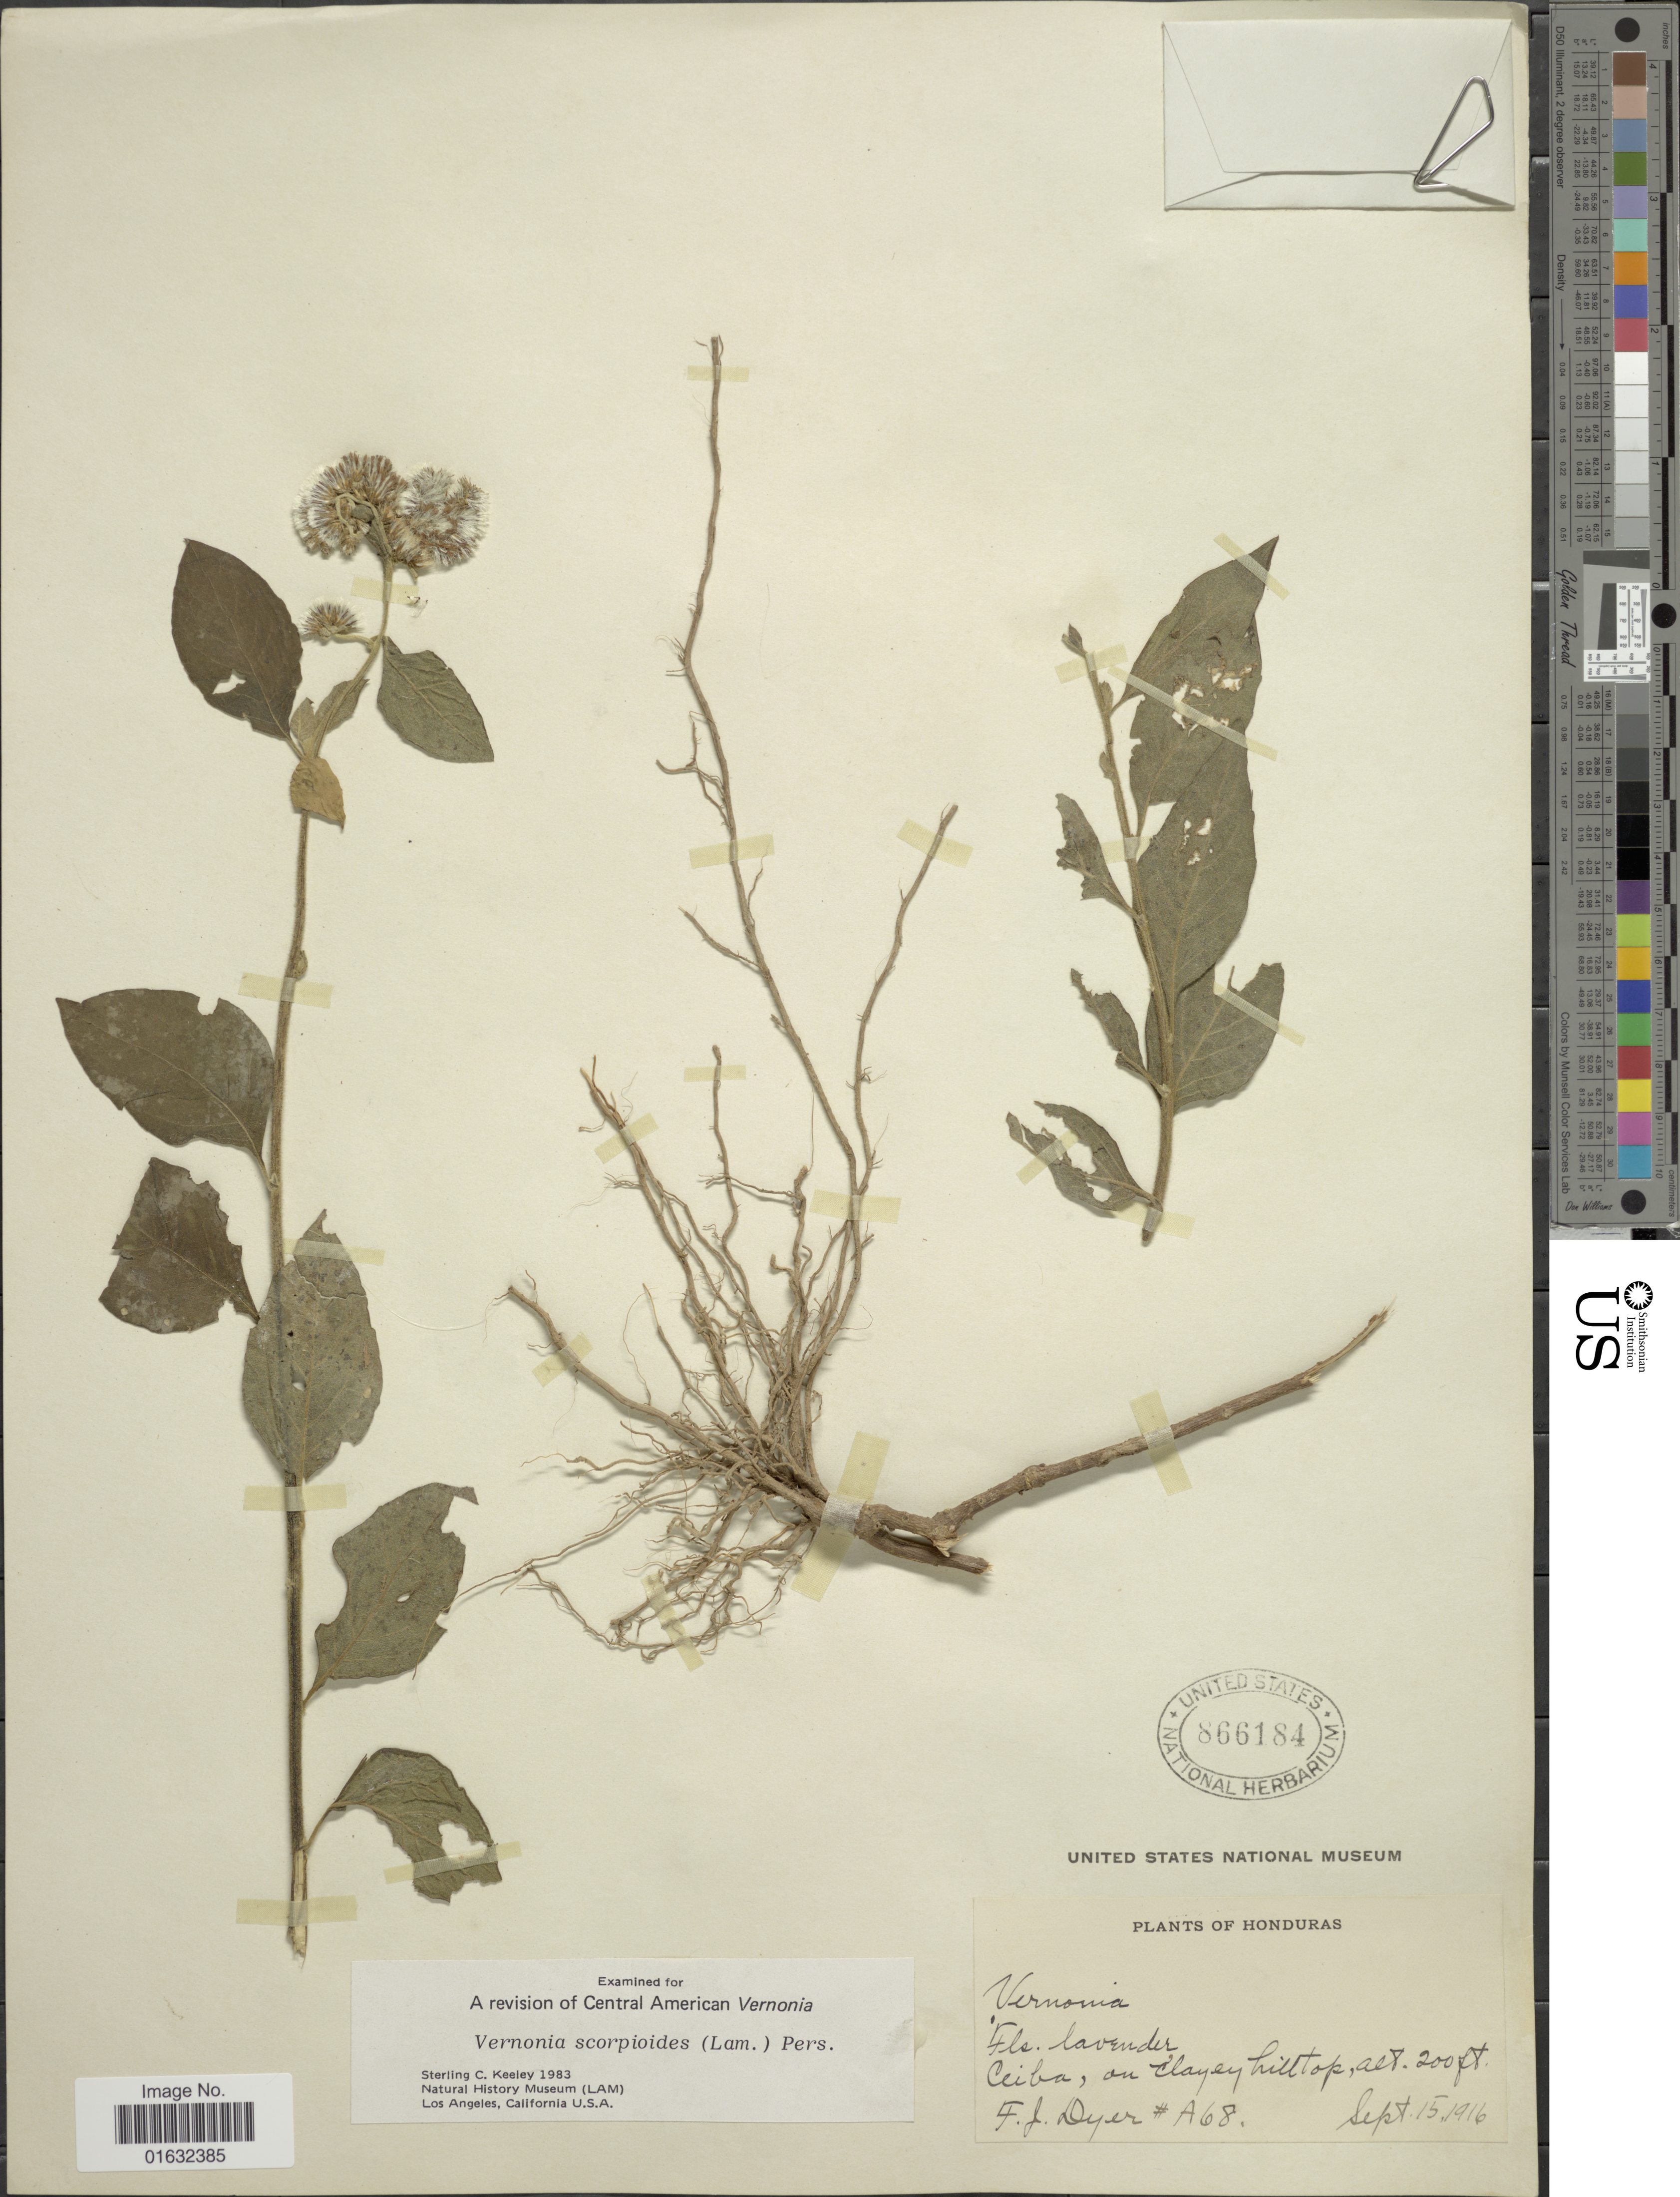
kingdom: Plantae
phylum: Tracheophyta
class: Magnoliopsida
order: Asterales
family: Asteraceae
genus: Cyrtocymura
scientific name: Cyrtocymura scorpioides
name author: (Lam.) H. Rob.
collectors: F. J. Dyer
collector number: A68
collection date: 1916-09-15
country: Puerto Rico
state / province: Ceiba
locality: On clayey hill top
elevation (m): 61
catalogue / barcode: US 866184